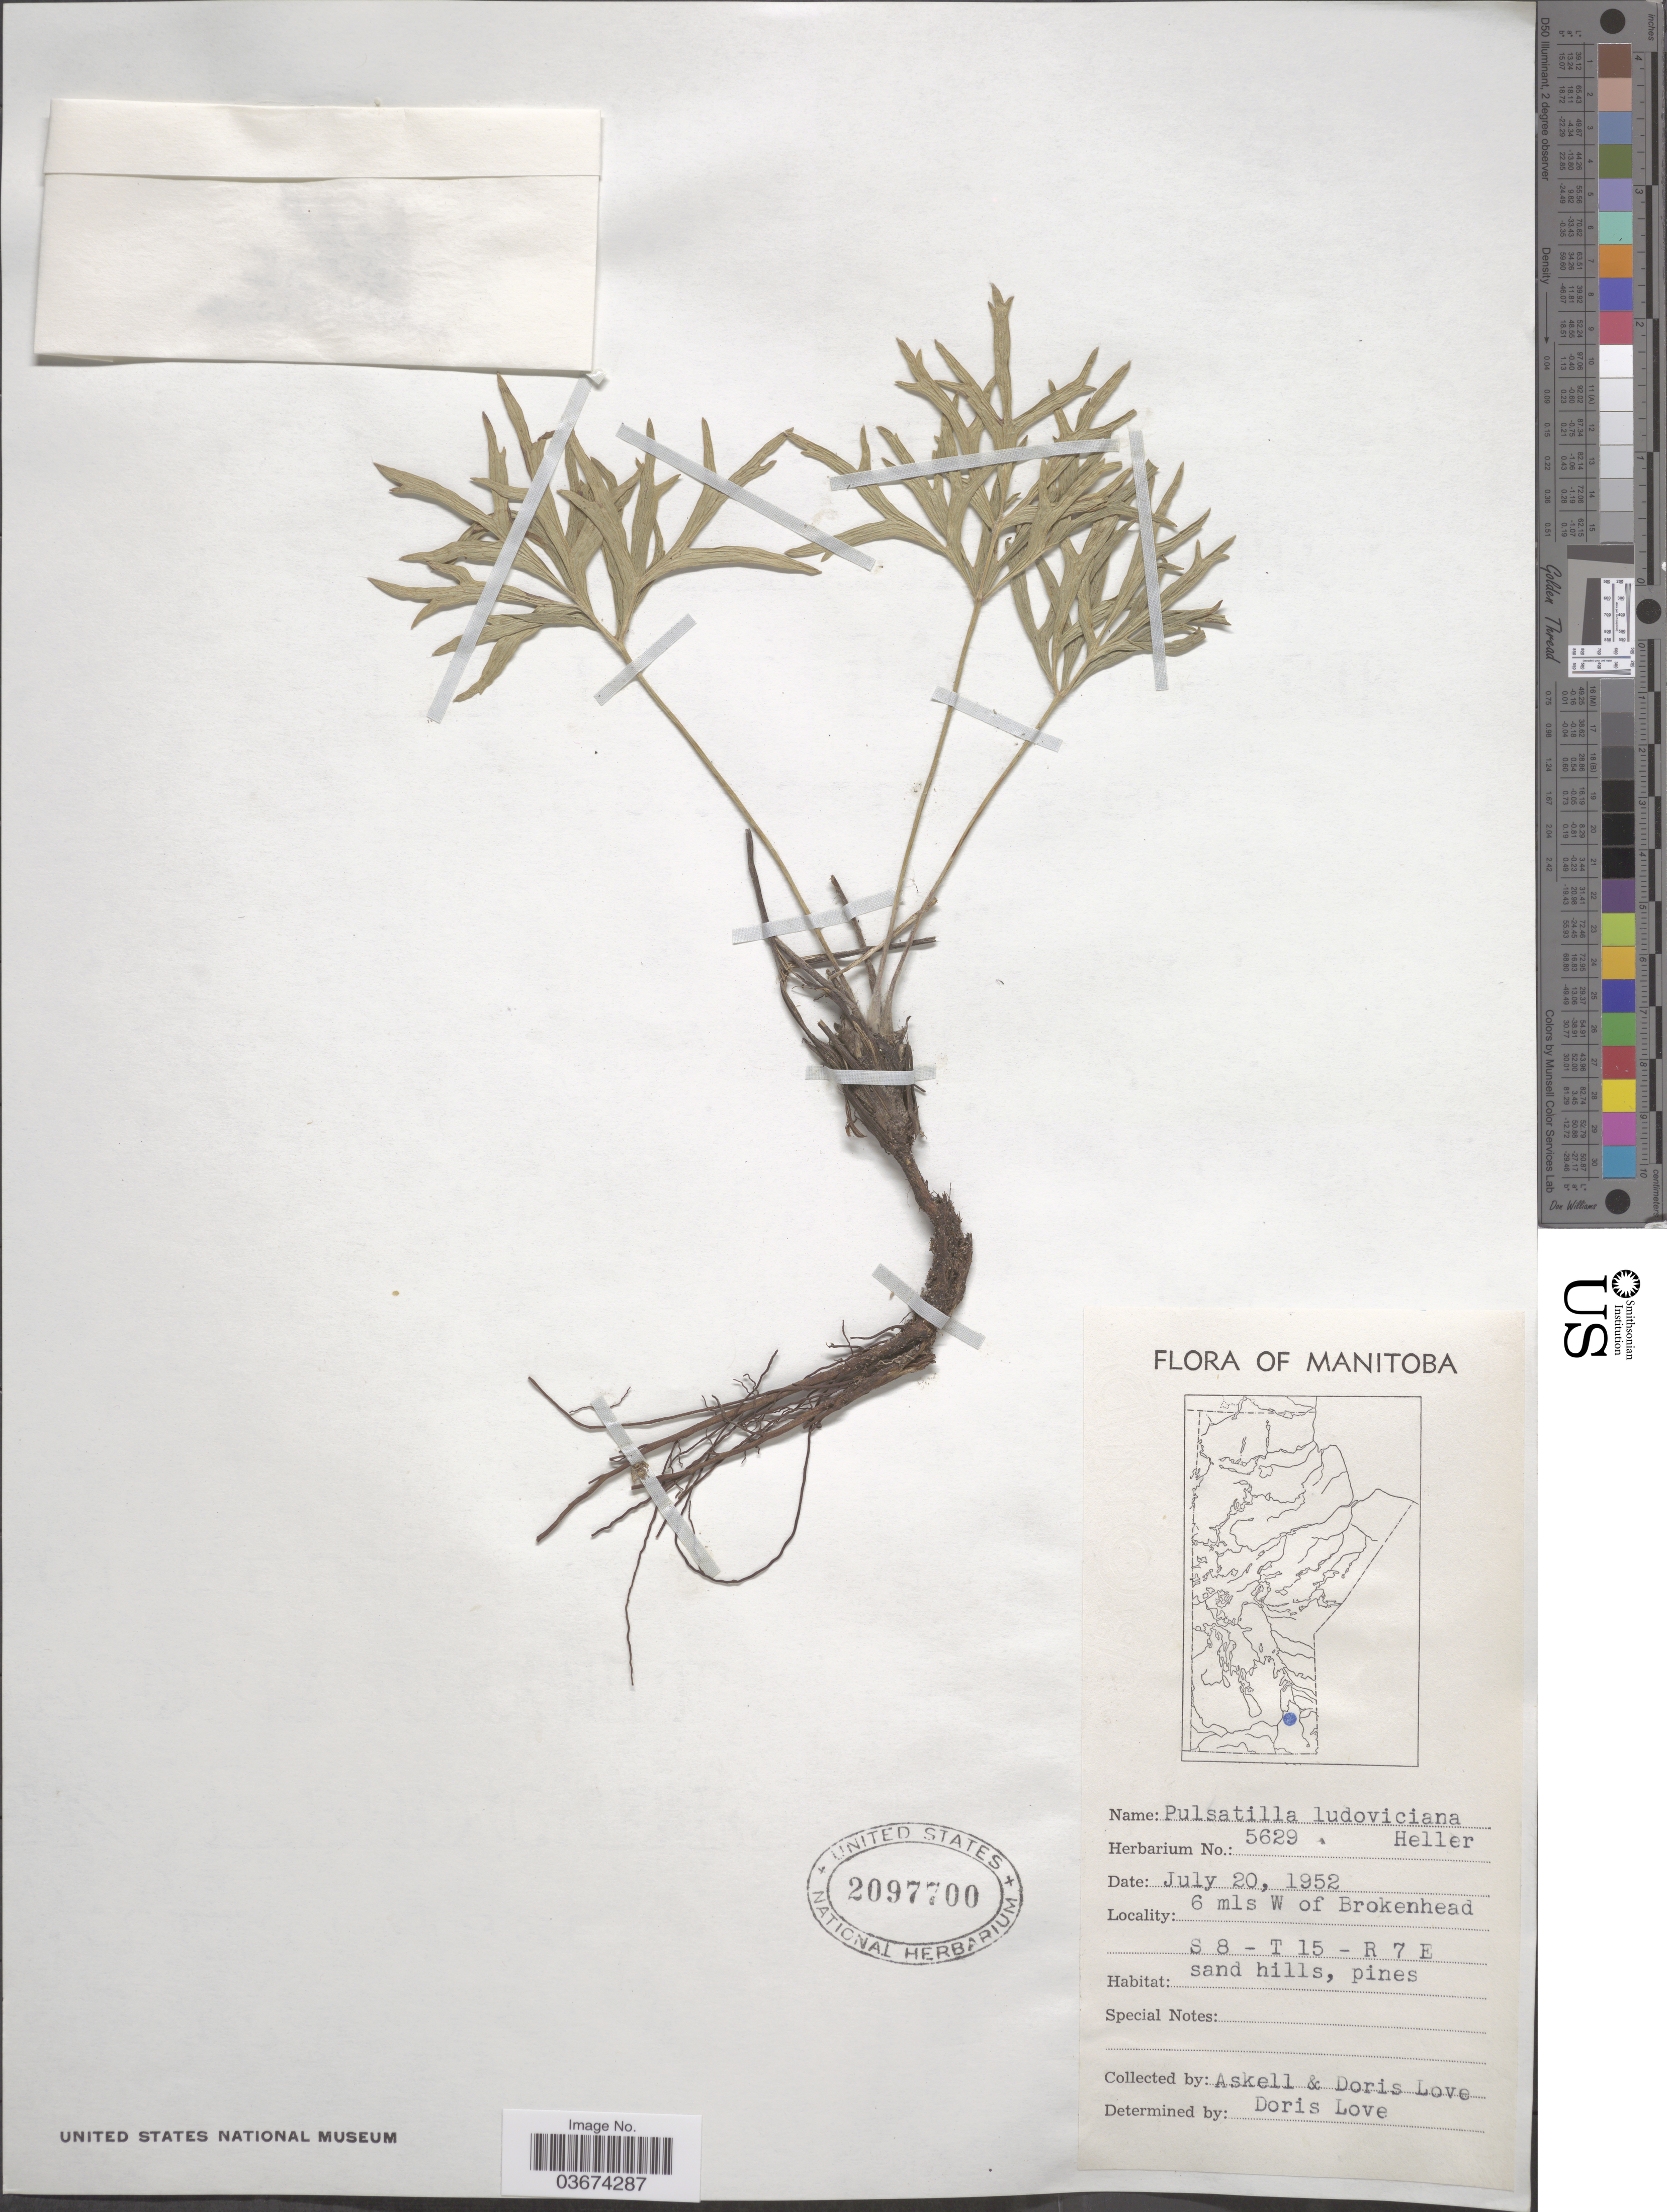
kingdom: Plantae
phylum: Tracheophyta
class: Magnoliopsida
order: Ranunculales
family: Ranunculaceae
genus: Pulsatilla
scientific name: Pulsatilla nuttalliana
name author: (DC.) Bercht. & J. Presl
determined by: Strong, Mark T., (BOT), Smithsonian Institution - National Museum of Natural History (UNITED STATES)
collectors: Á. Löve & D. Löve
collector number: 5629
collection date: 1952-07-20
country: Canada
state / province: Manitoba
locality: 6 mls W of Brokenhead. S 8 - T 15 - R 7 E.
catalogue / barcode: US 2097700